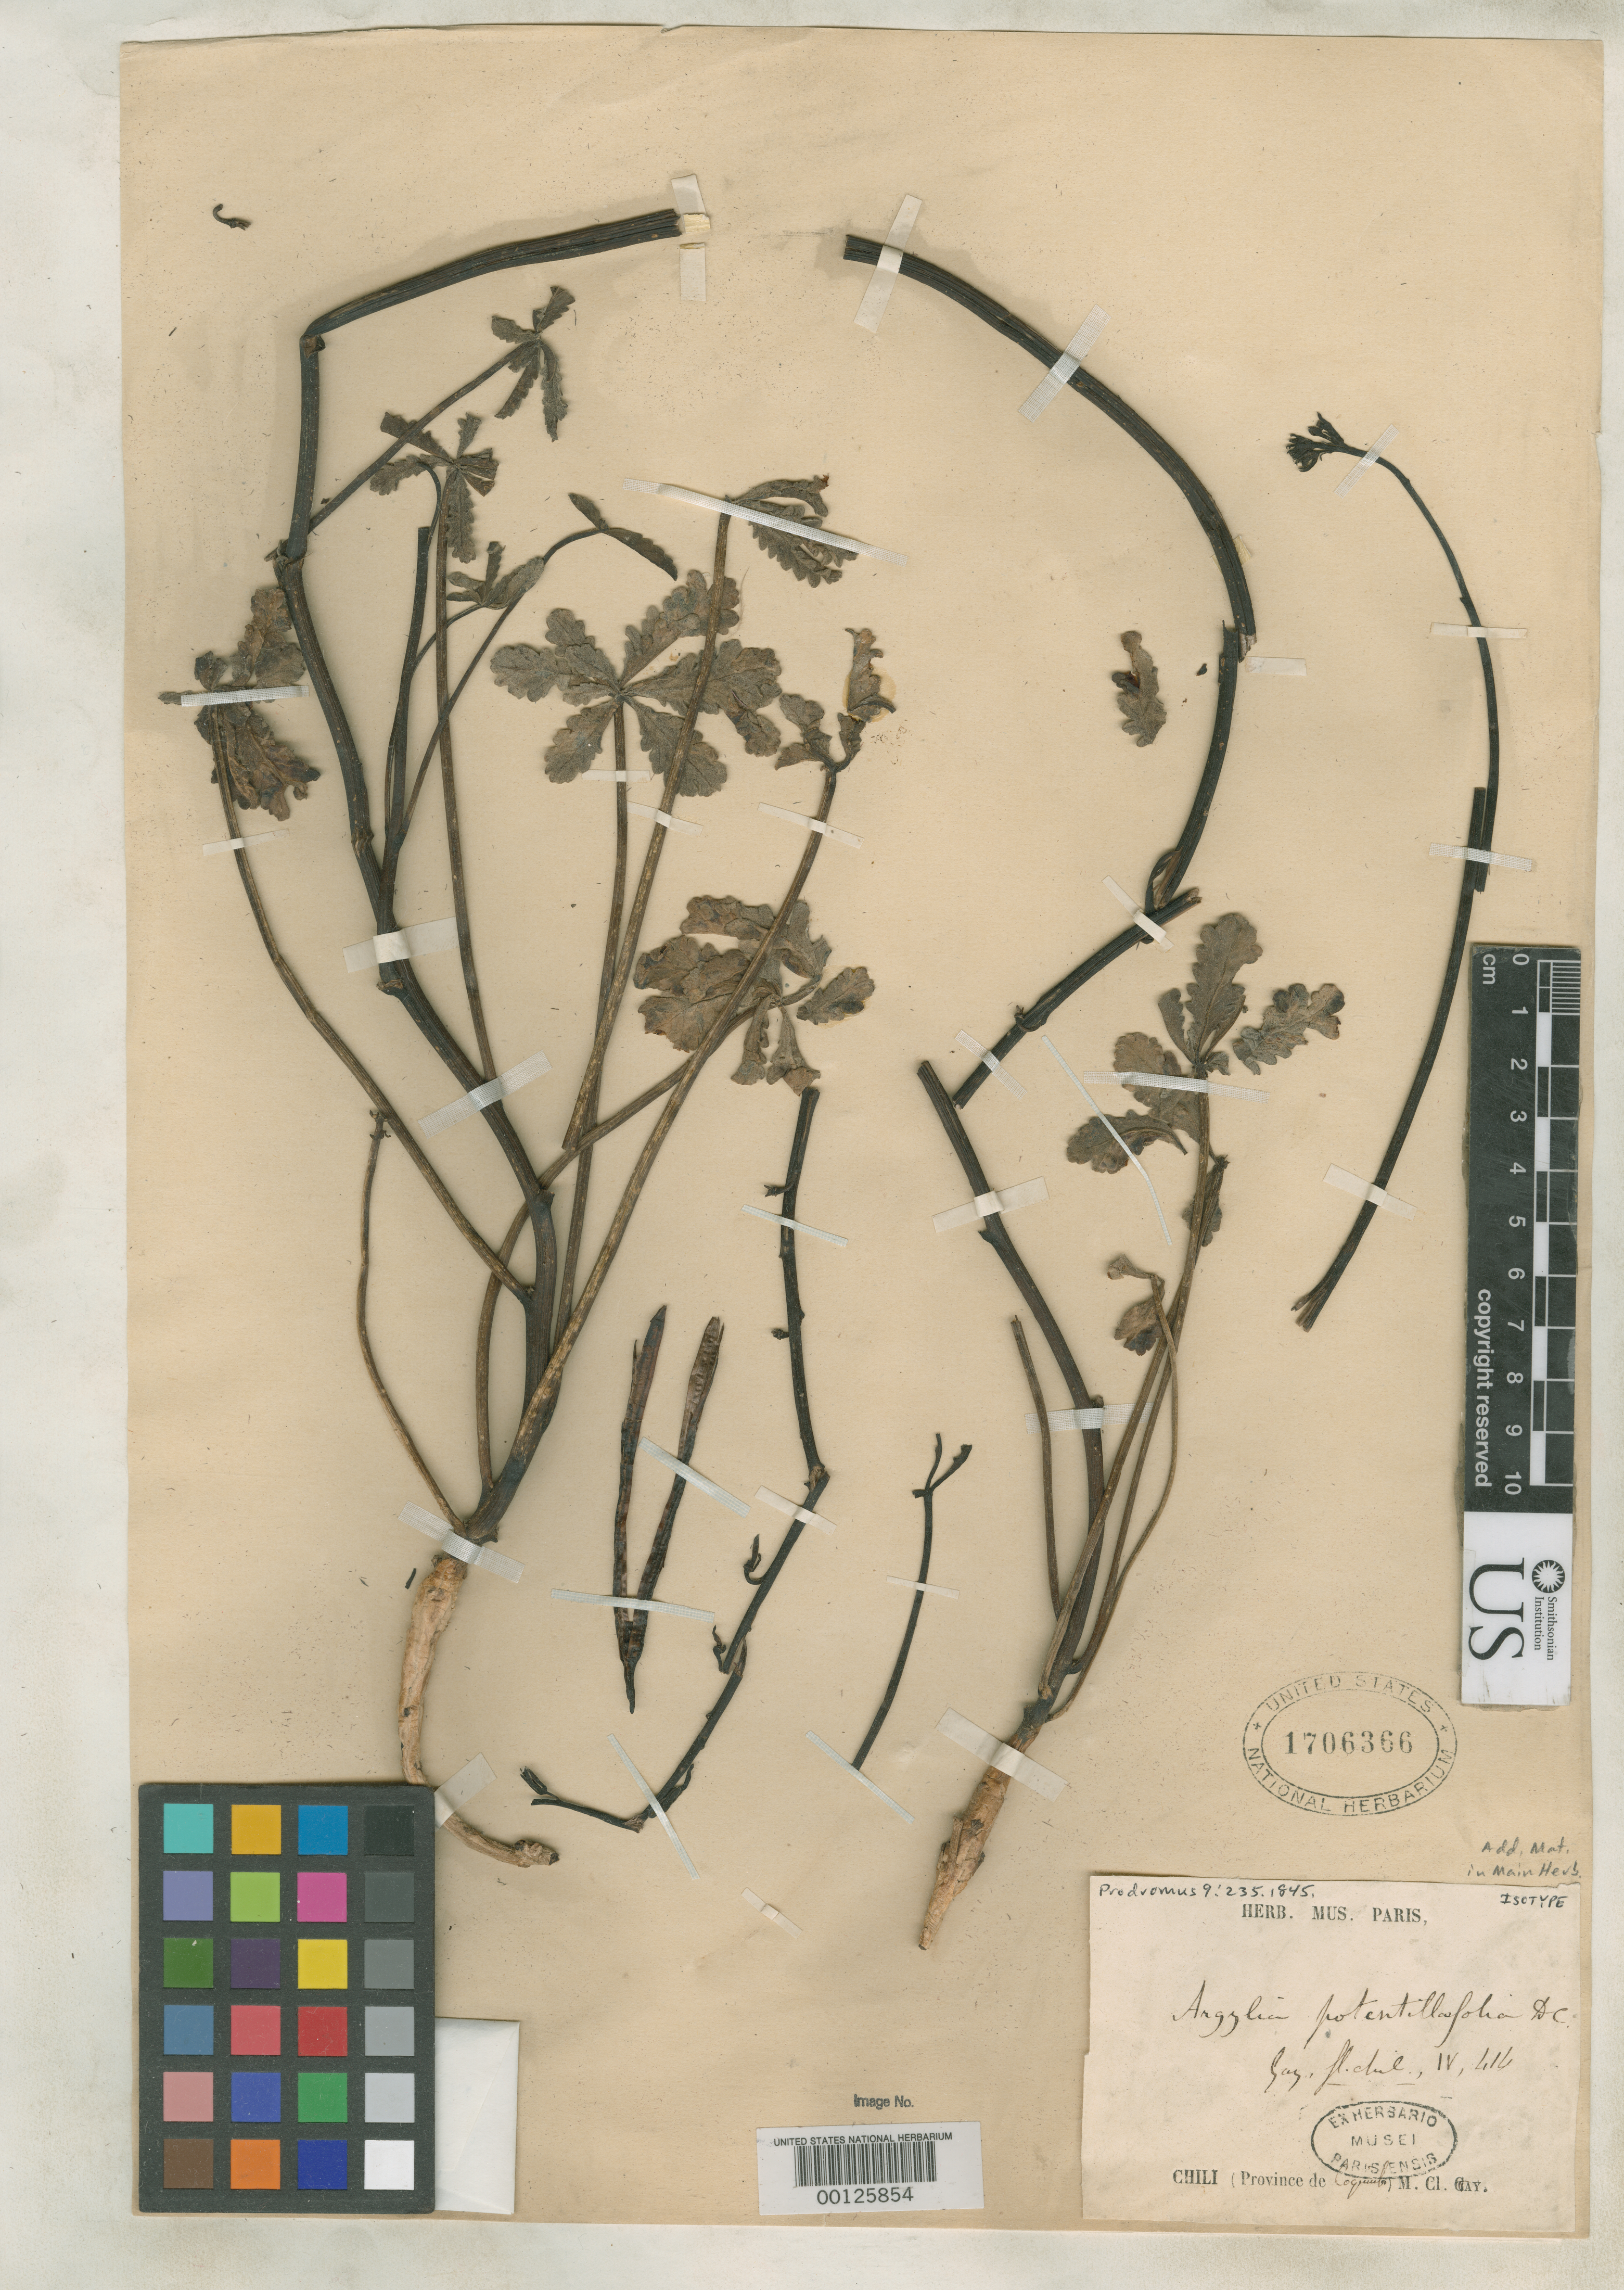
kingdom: Plantae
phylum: Tracheophyta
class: Magnoliopsida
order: Lamiales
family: Bignoniaceae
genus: Argylia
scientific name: Argylia potentillifolia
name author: A. DC. in DC.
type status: Type Collection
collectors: C. Gay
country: Chile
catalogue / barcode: US 1706366